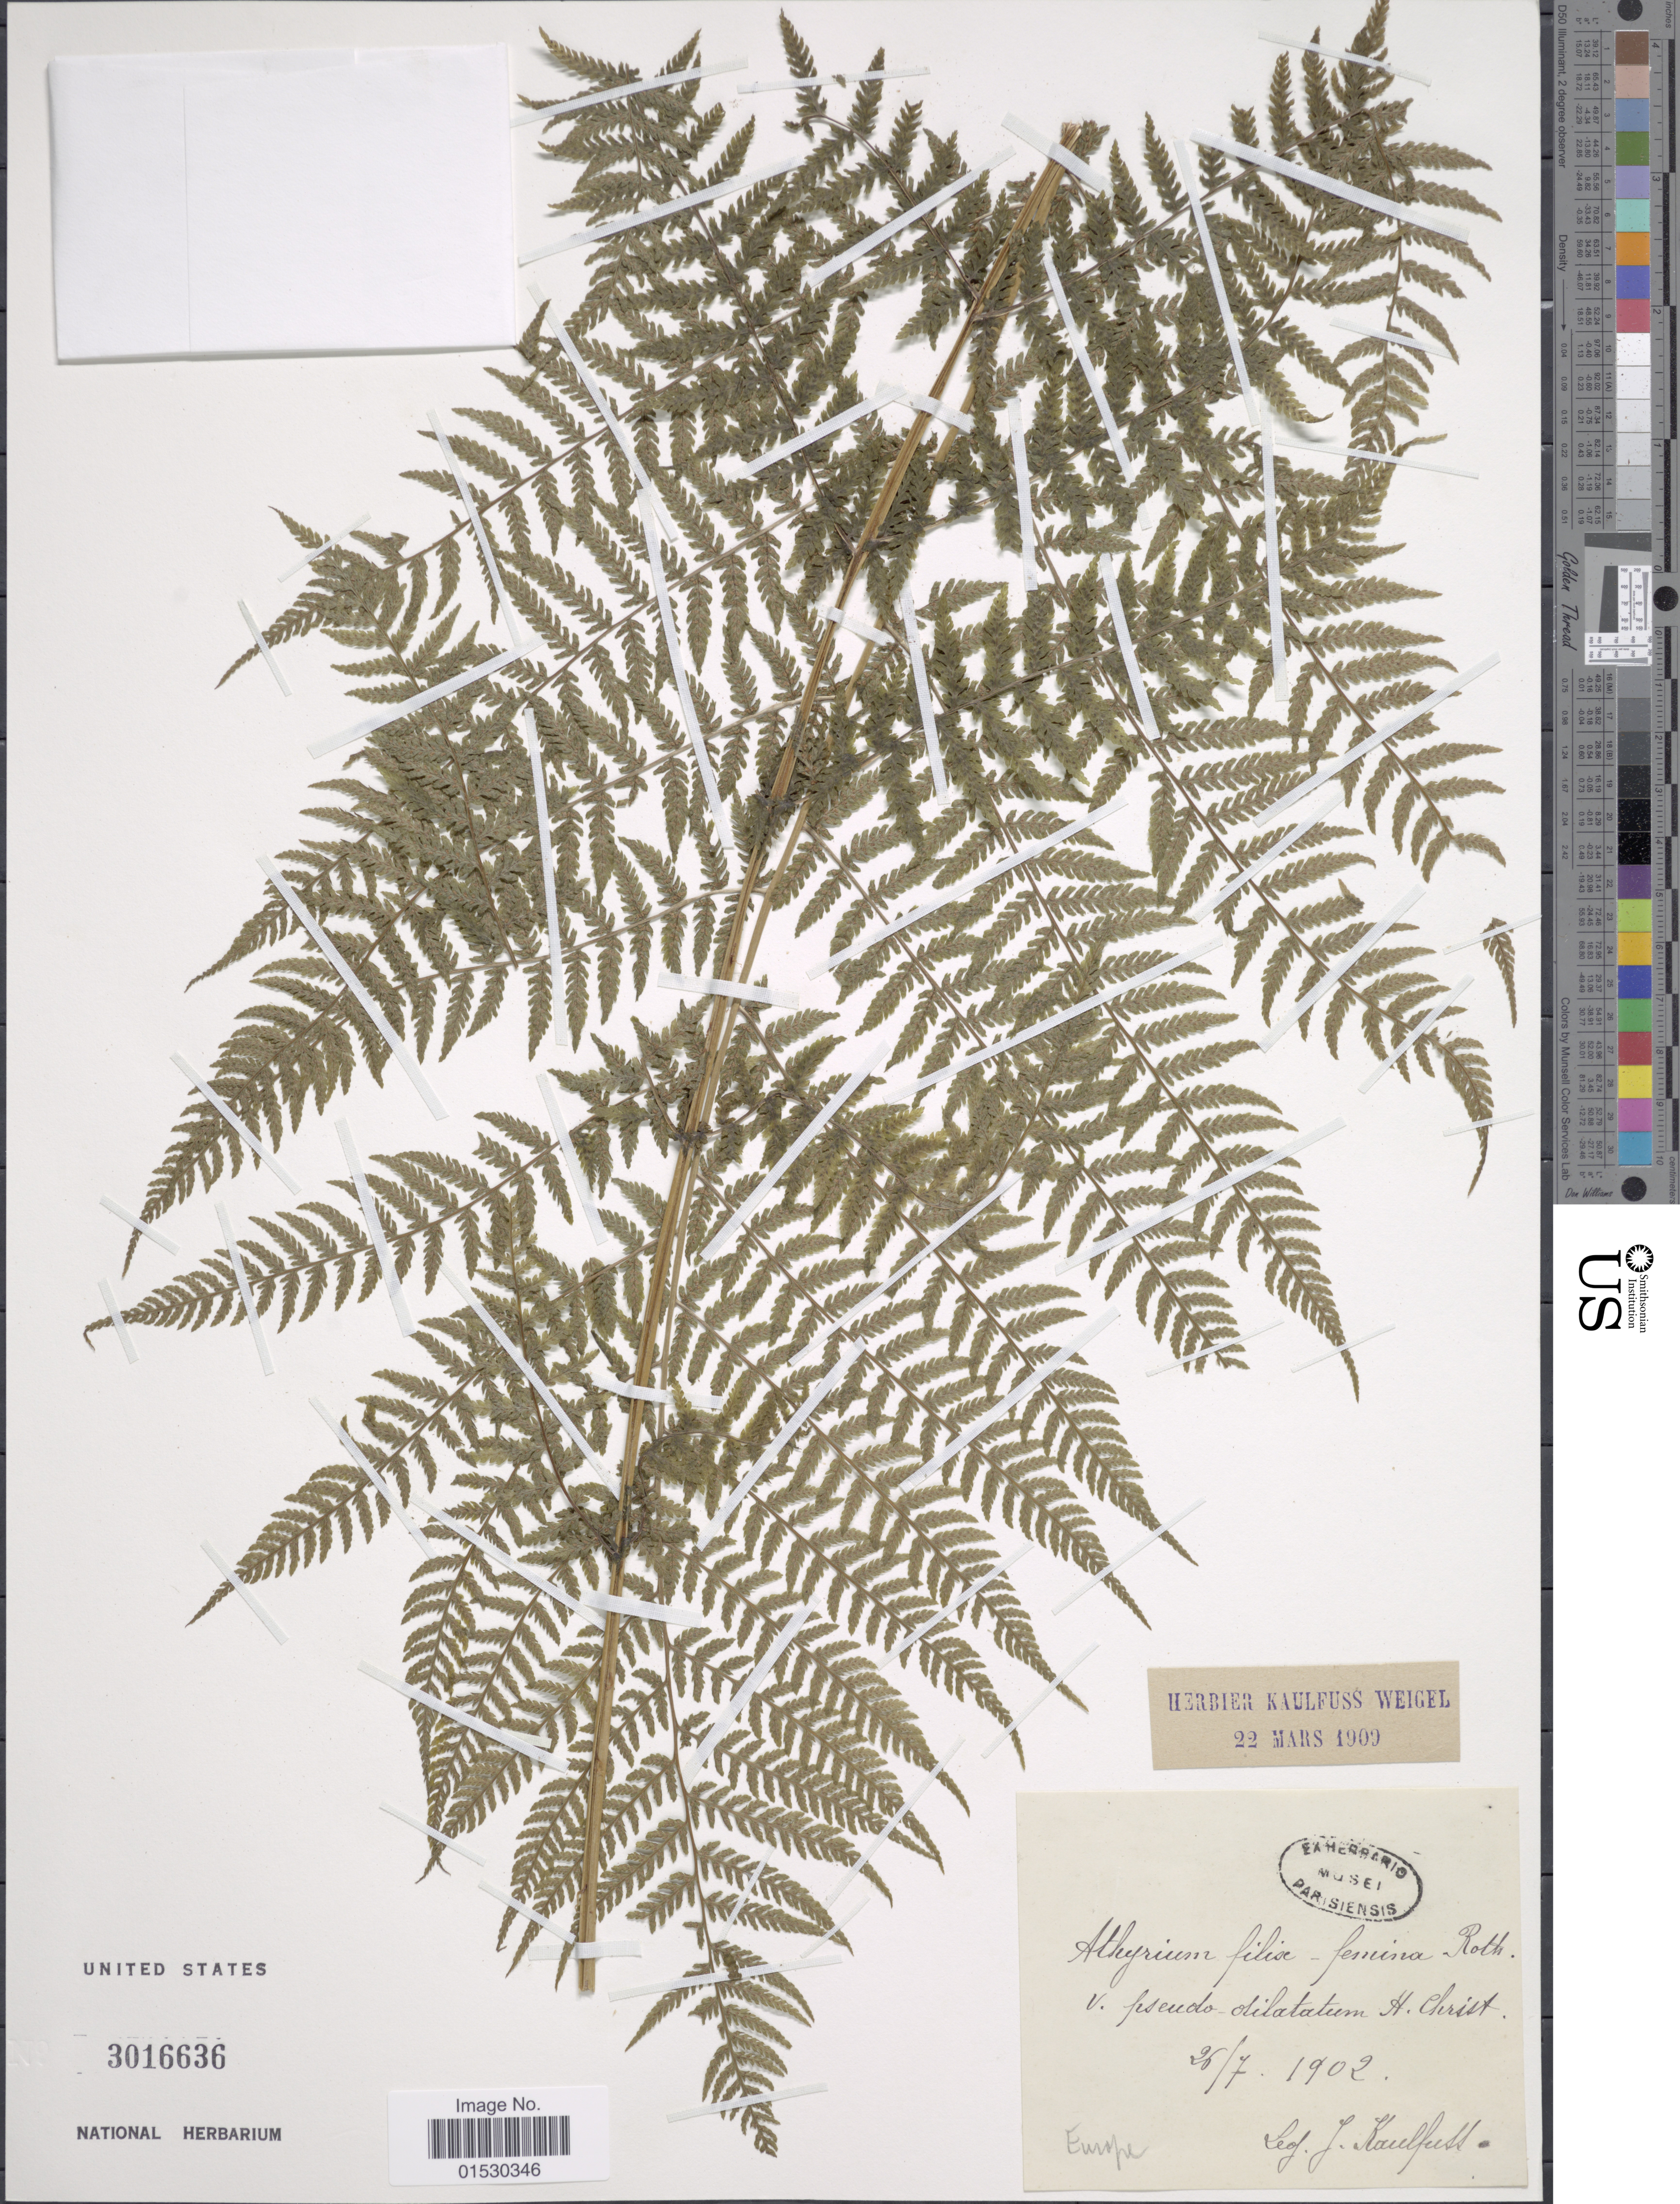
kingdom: Plantae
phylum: Tracheophyta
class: Polypodiopsida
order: Polypodiales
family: Athyriaceae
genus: Athyrium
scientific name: Athyrium filix-femina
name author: (L.) Roth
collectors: J. S. Kaulfuss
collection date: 1902-07-26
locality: Europe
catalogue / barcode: US 301636